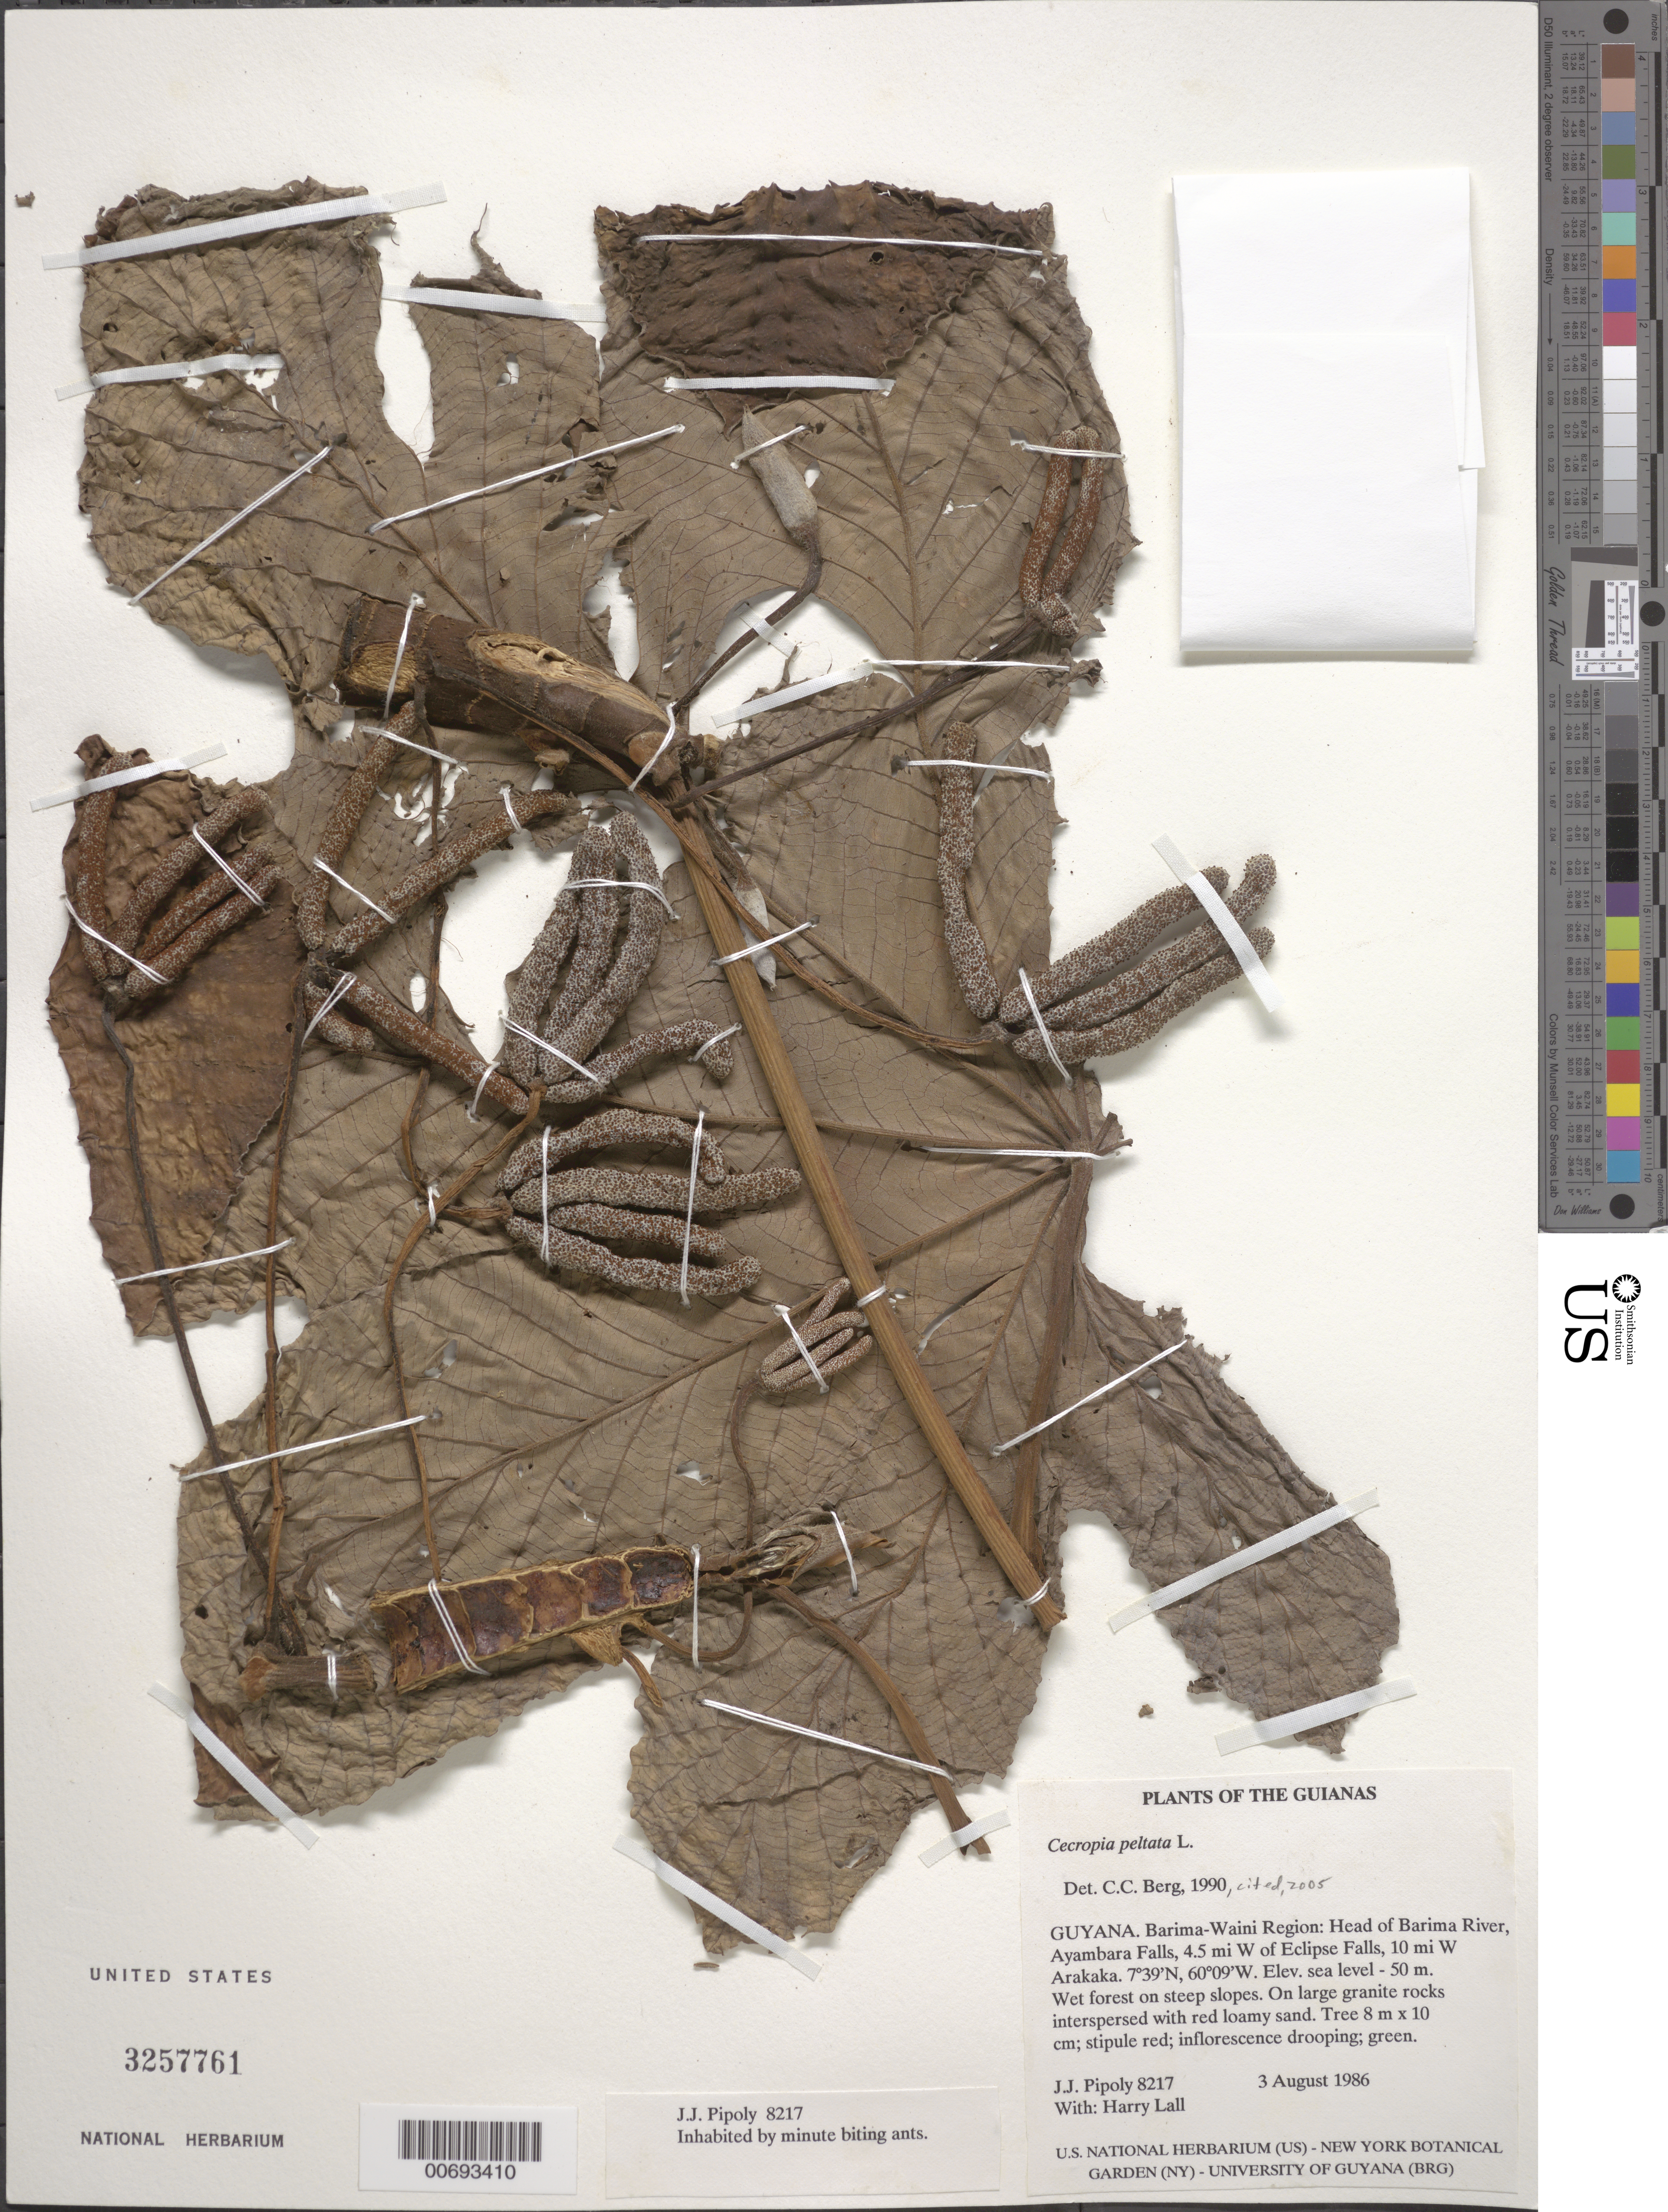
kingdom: Plantae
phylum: Tracheophyta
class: Magnoliopsida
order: Rosales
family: Urticaceae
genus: Cecropia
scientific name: Cecropia peltata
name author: L.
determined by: Berg, C. C.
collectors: J. J. Pipoly & H. Lall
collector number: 8217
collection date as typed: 3 August 1986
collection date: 1986-08-03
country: Guyana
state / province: Barima-Waini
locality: Head of Barima R, Ayambara Falls, 4.5 mi W of Eclipse Falls, ca. 10 W of Arakaka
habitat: Wet forest on large granite rocks, interspersed with red loamy sand, on steep slopes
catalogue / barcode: US 3257761